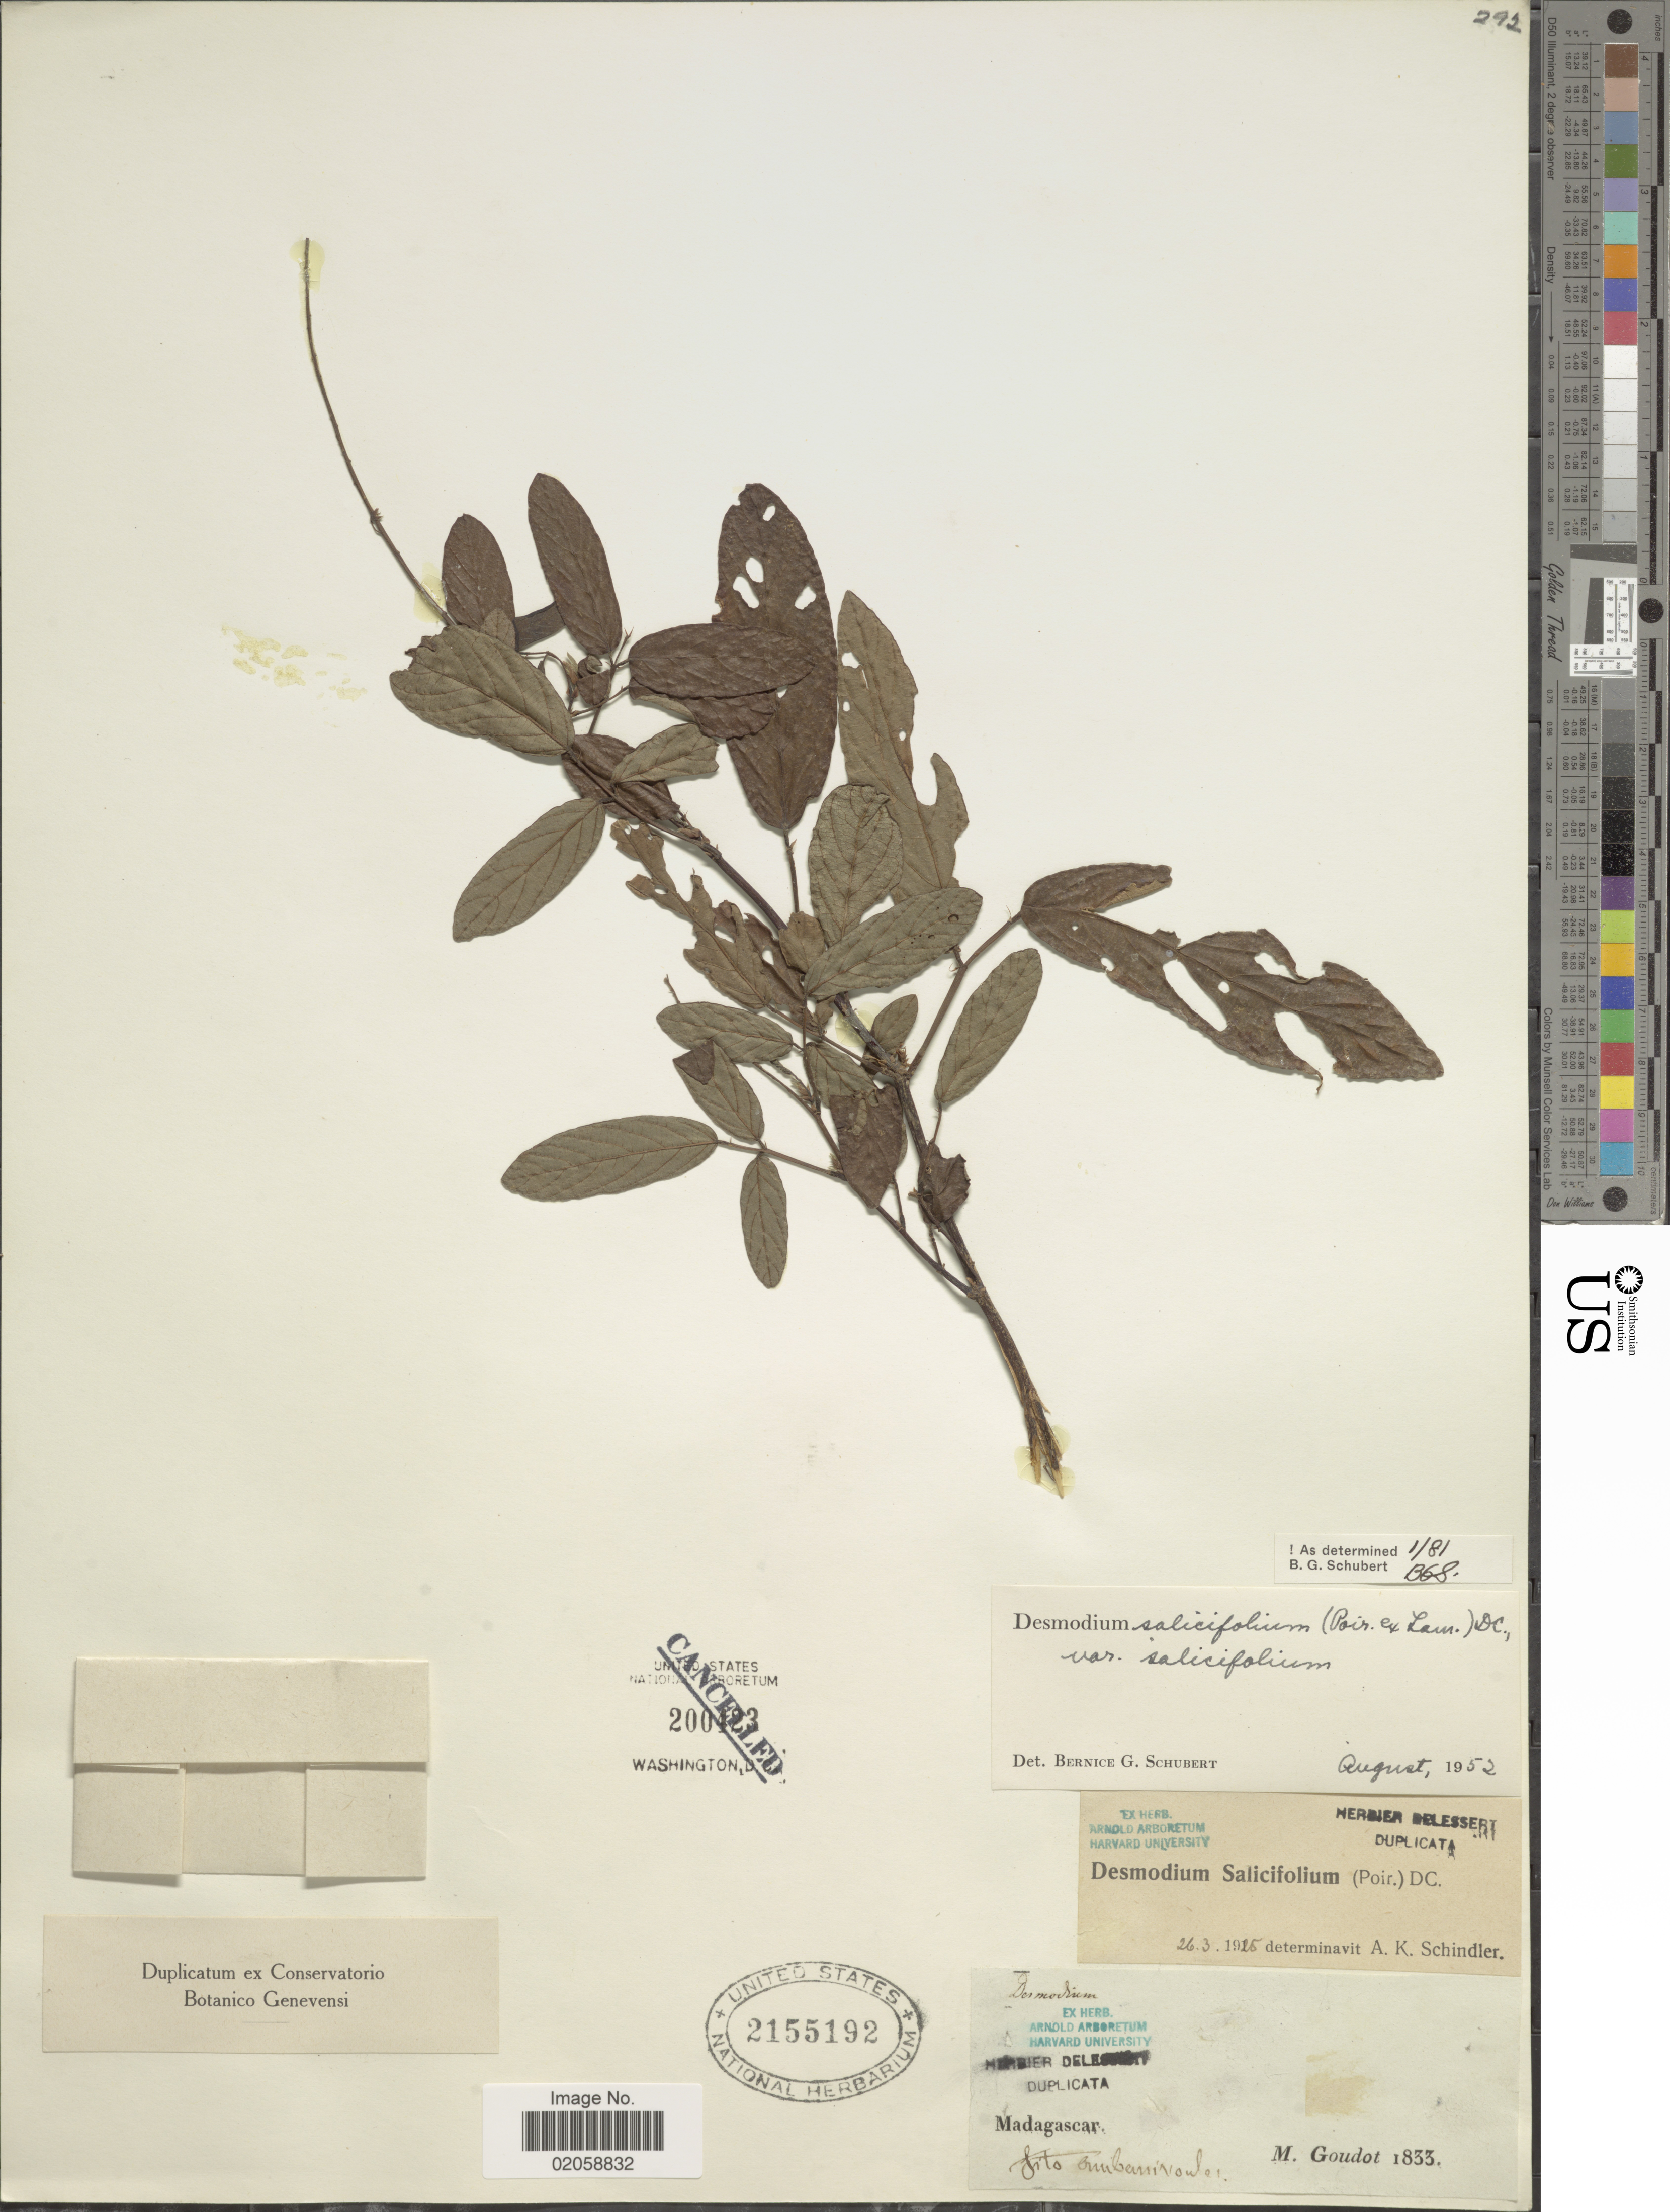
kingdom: Plantae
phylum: Tracheophyta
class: Magnoliopsida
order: Fabales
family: Fabaceae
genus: Pleurolobus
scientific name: Pleurolobus salicifolius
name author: (Poir.) H. Ohashi & K. Ohashi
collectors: M. Goudot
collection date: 1833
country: Madagascar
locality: Sito Ambarrivouler. [interpreted]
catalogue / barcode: US 2155192